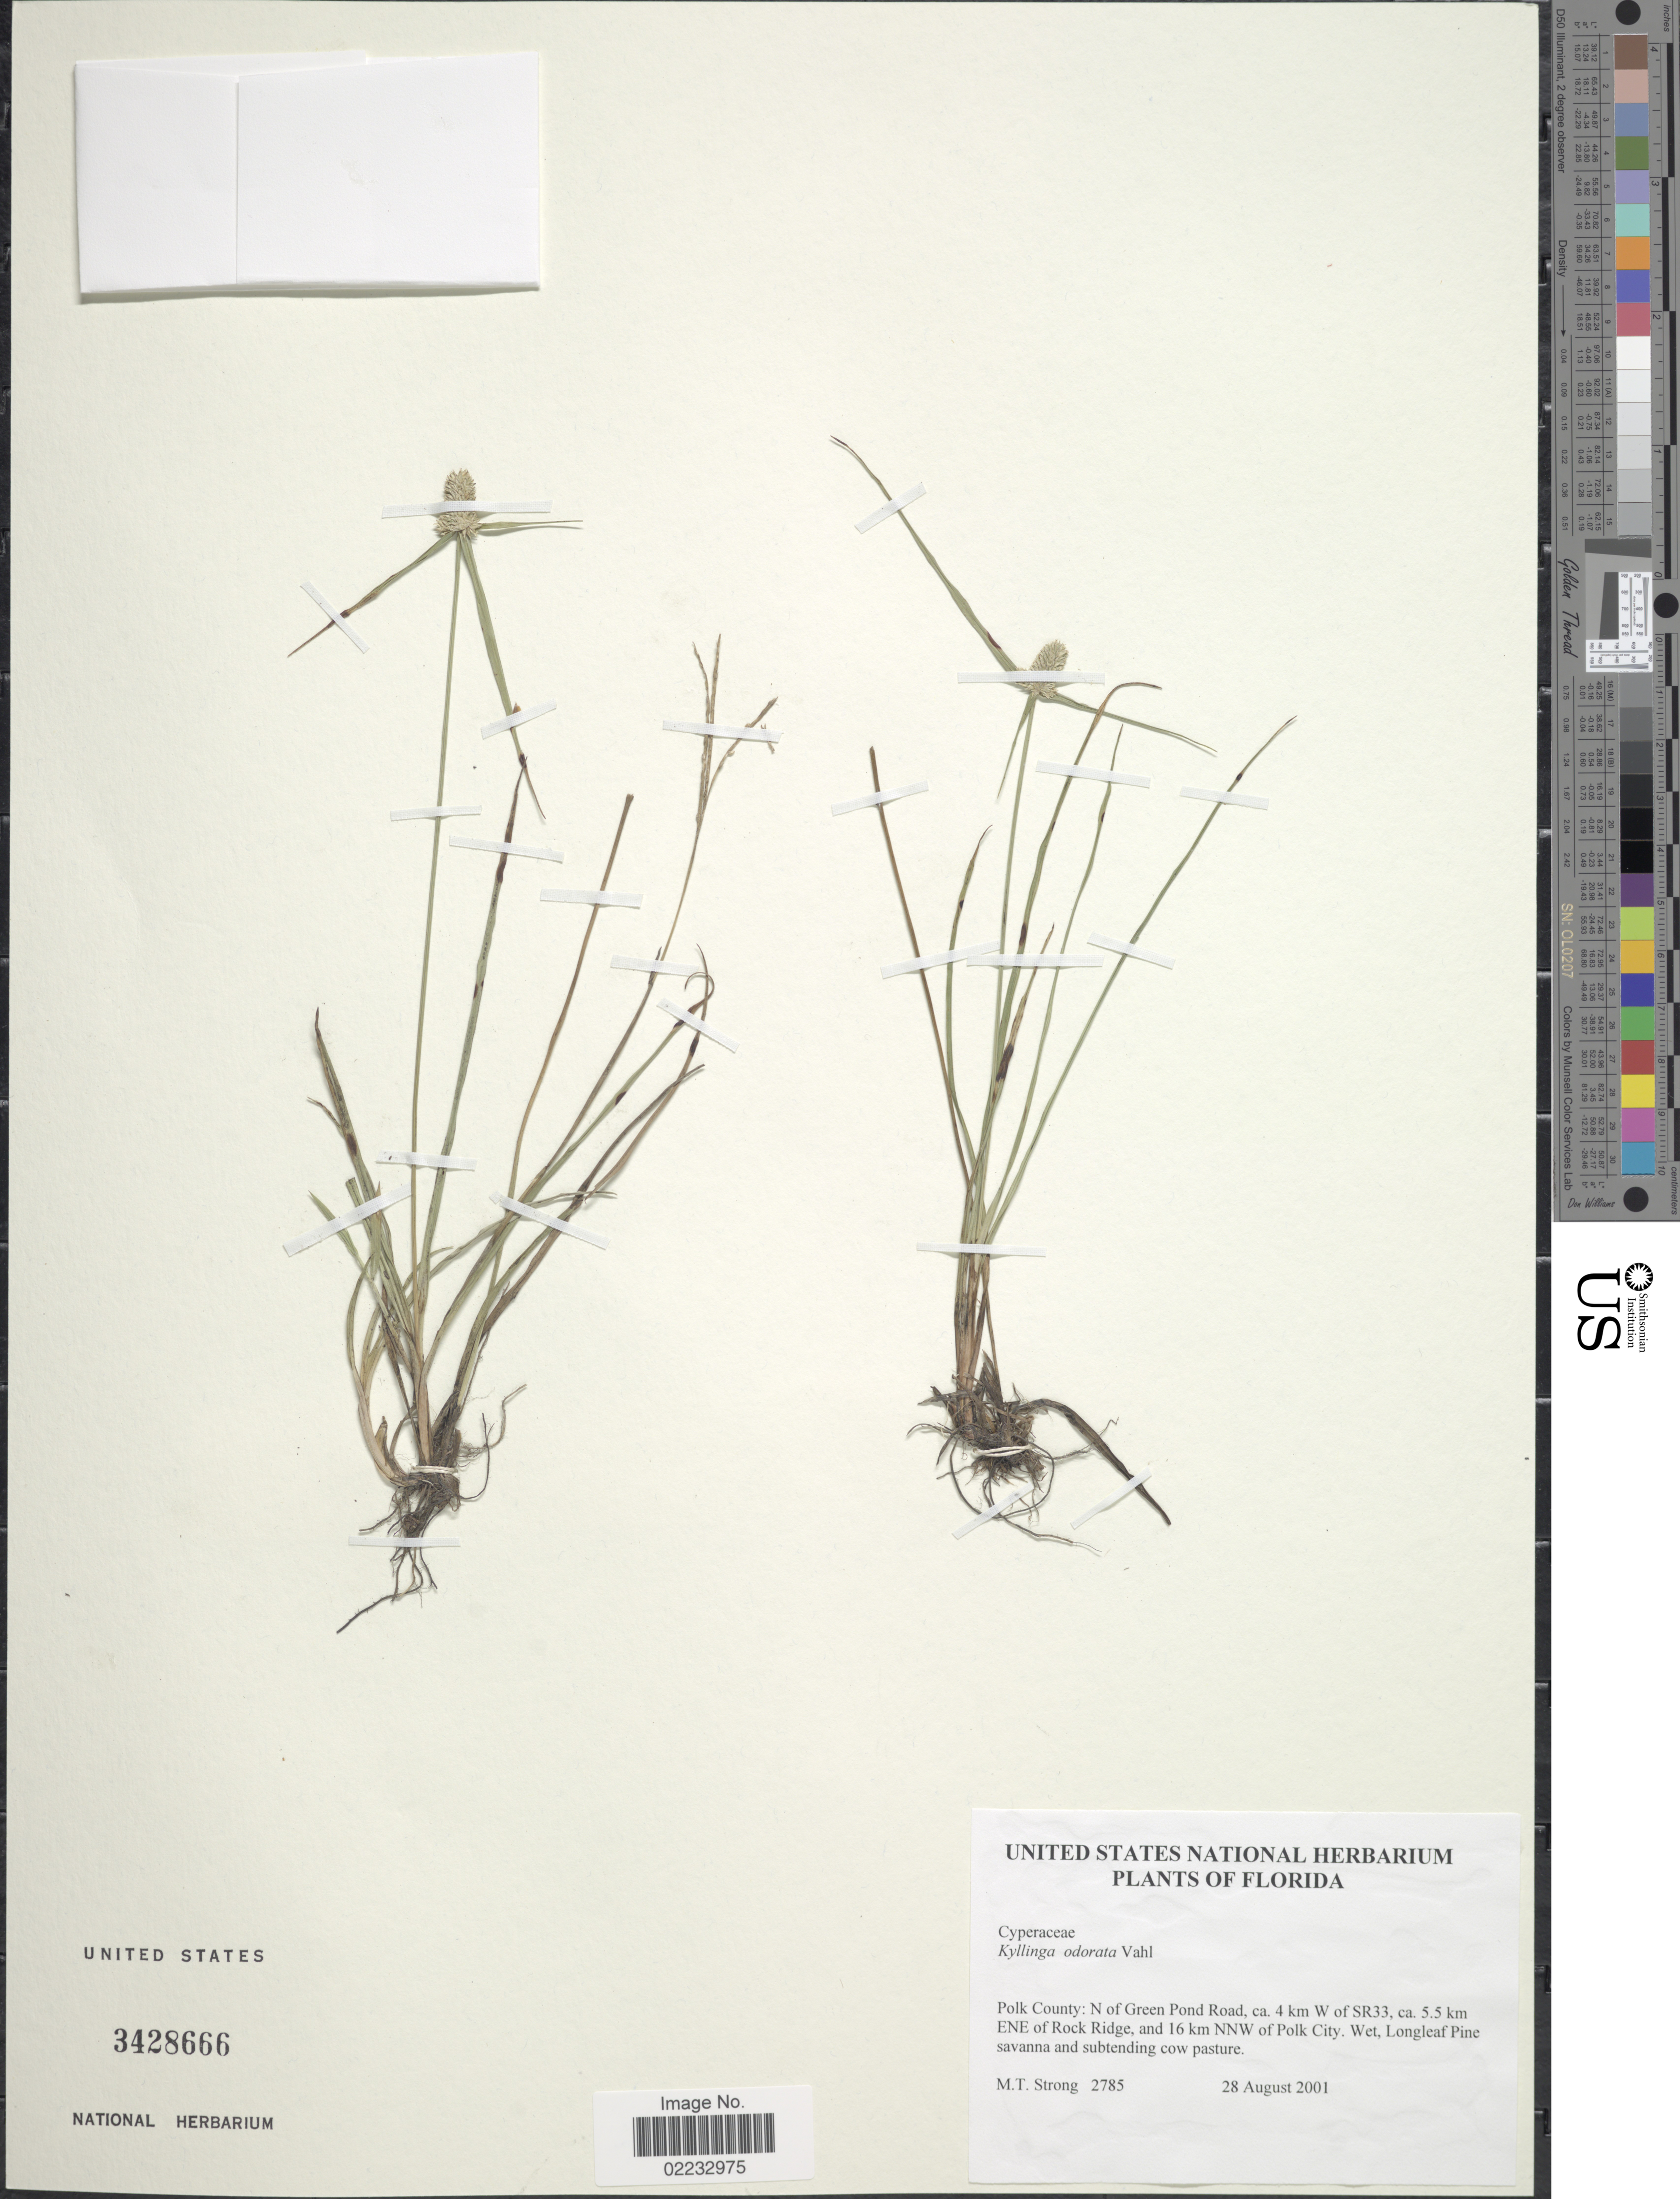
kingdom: Plantae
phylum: Tracheophyta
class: Liliopsida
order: Poales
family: Cyperaceae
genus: Cyperus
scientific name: Cyperus sesquiflorus subsp. sesquiflorus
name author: (Torr.) Mattf. & Kük.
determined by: Strong, M. T., (US), Smithsonian Institution - National Museum of Natural History (UNITED STATES)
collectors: M. T. Strong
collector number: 2785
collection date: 2001-08-28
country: United States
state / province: Florida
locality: Polk County: N of Green Pond Road, ca. 4 km W of SR33, ca. 5.5 km ENE of Rock Ridge, and 16 km NNW of Polk City, wet, Longleaf Pine.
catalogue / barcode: US 3428666